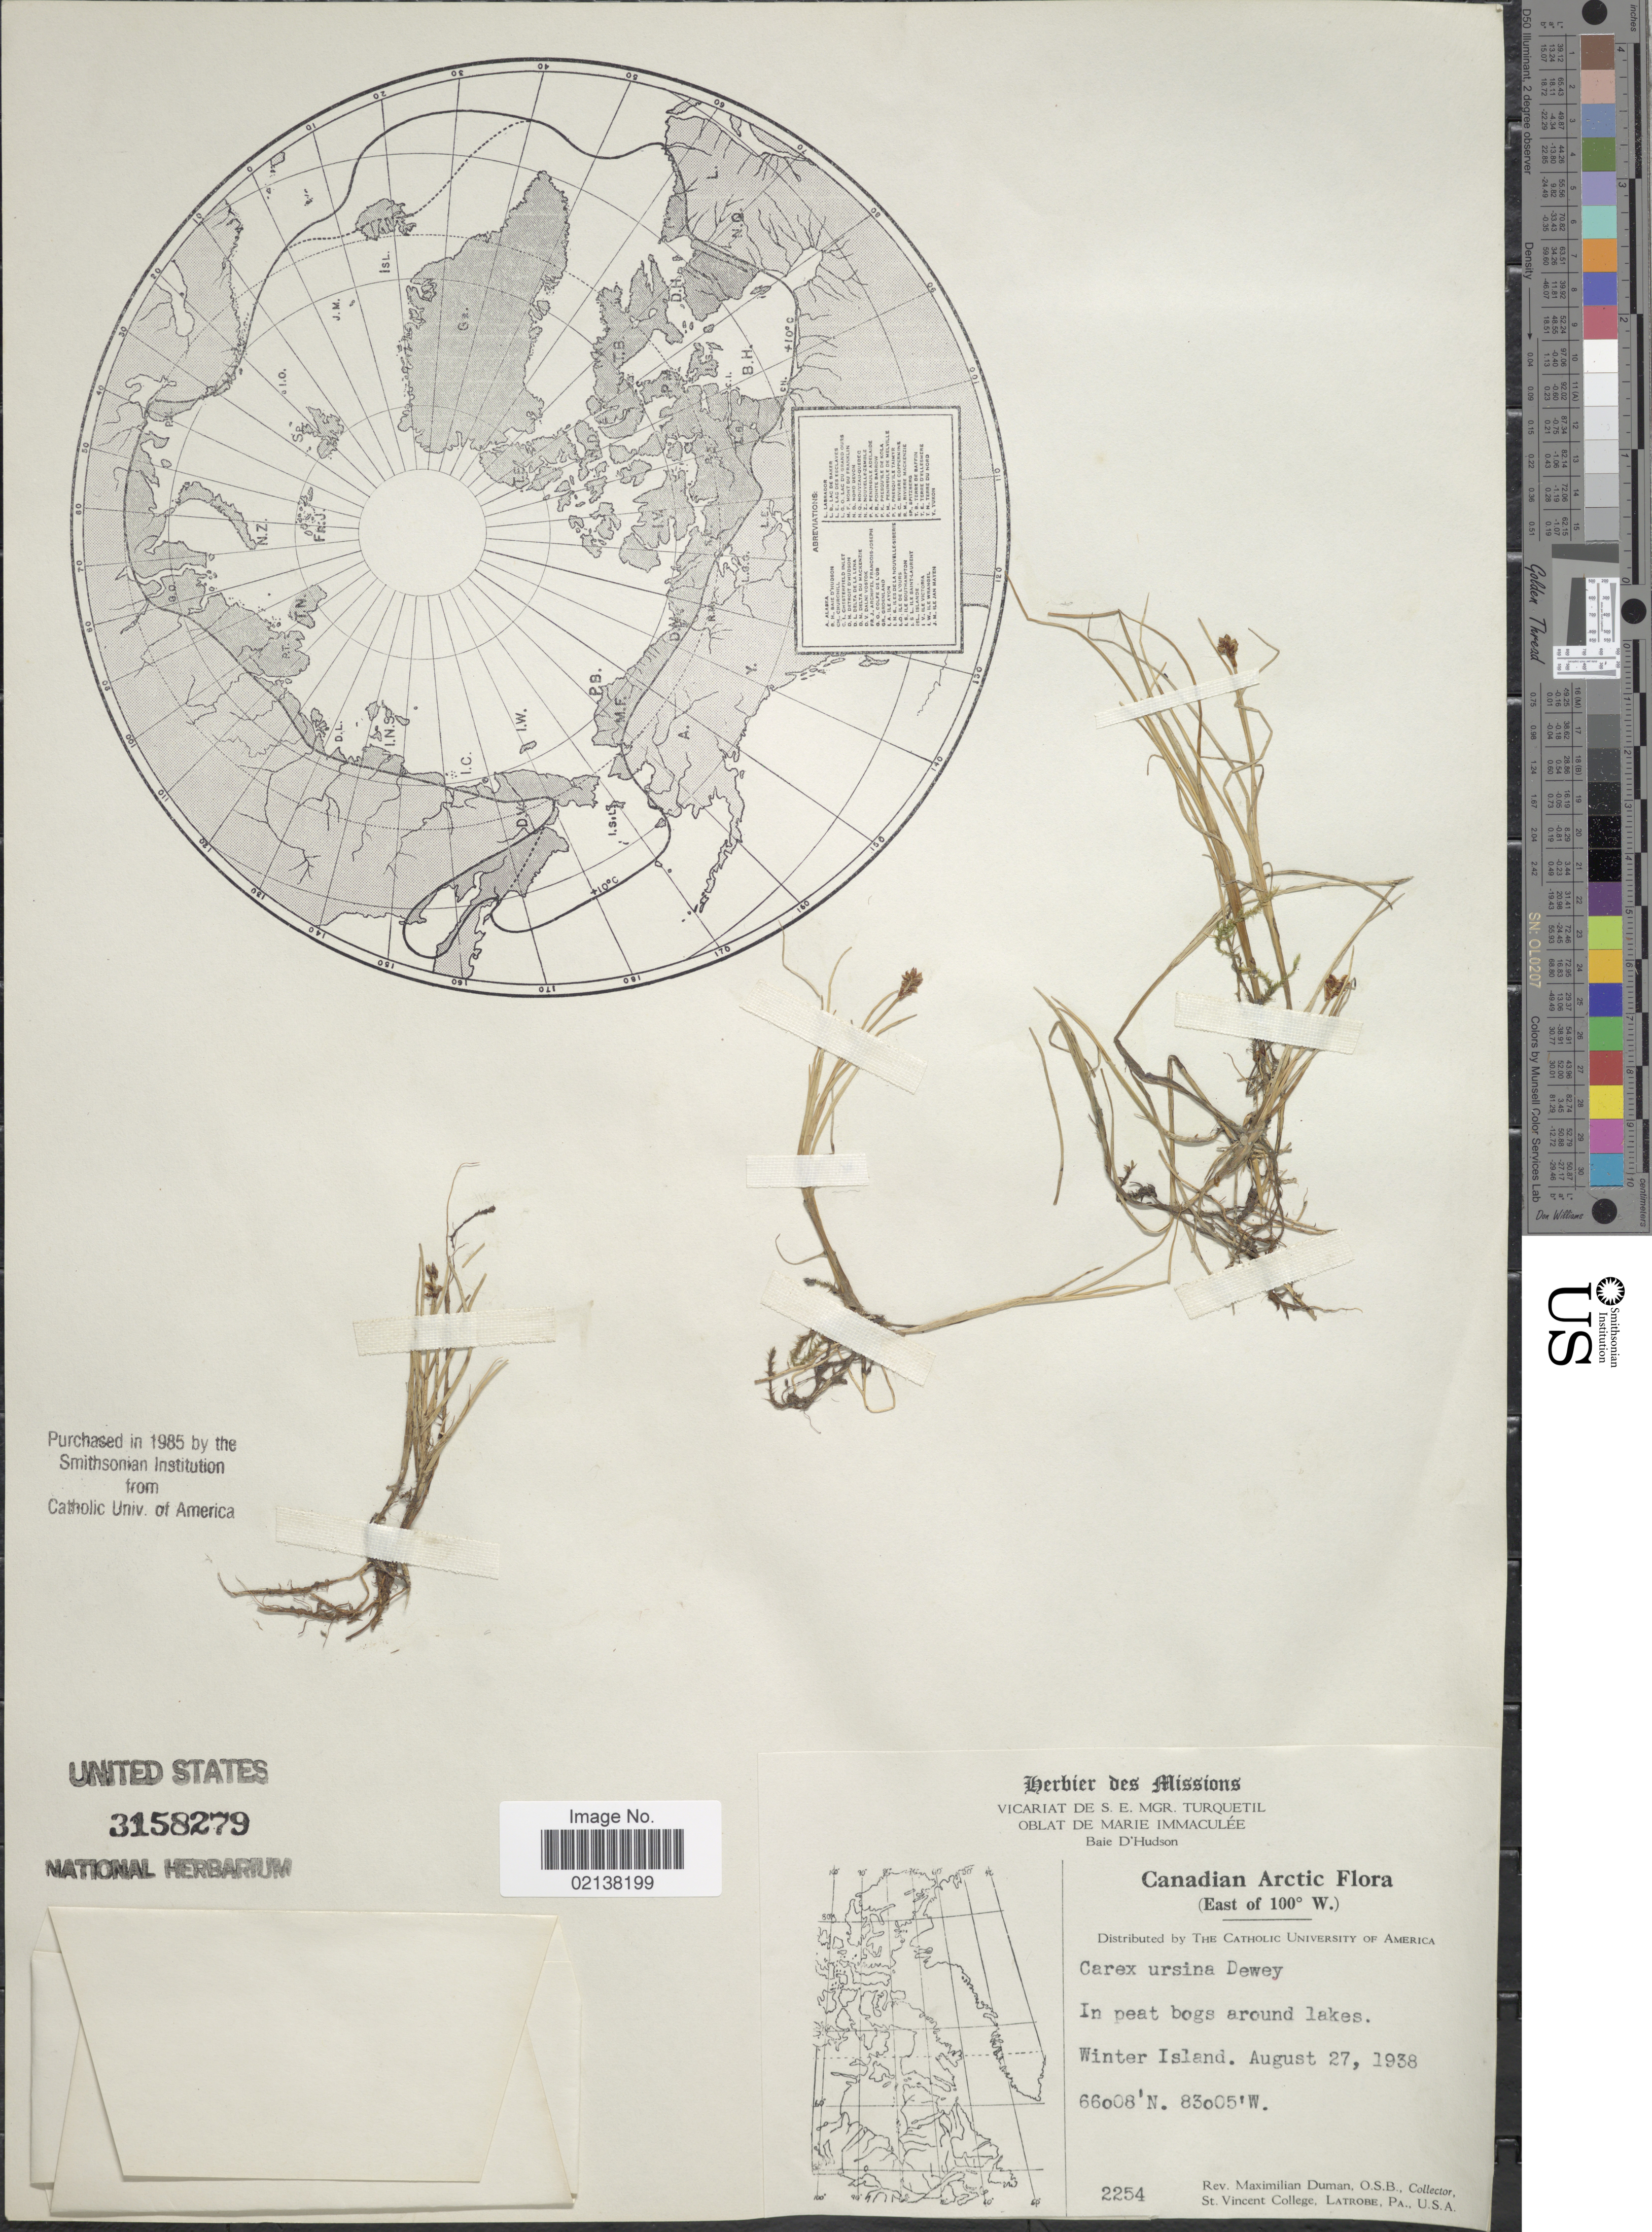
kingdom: Plantae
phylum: Tracheophyta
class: Liliopsida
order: Poales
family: Cyperaceae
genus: Carex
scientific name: Carex ursina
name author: Dewey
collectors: M. Duman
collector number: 2254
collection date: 1938-08-27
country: Canada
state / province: Nunavut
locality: Canadian Arctic. (East of 100º W.) In peat bogs around lakes. Winter Island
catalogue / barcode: US 3158279